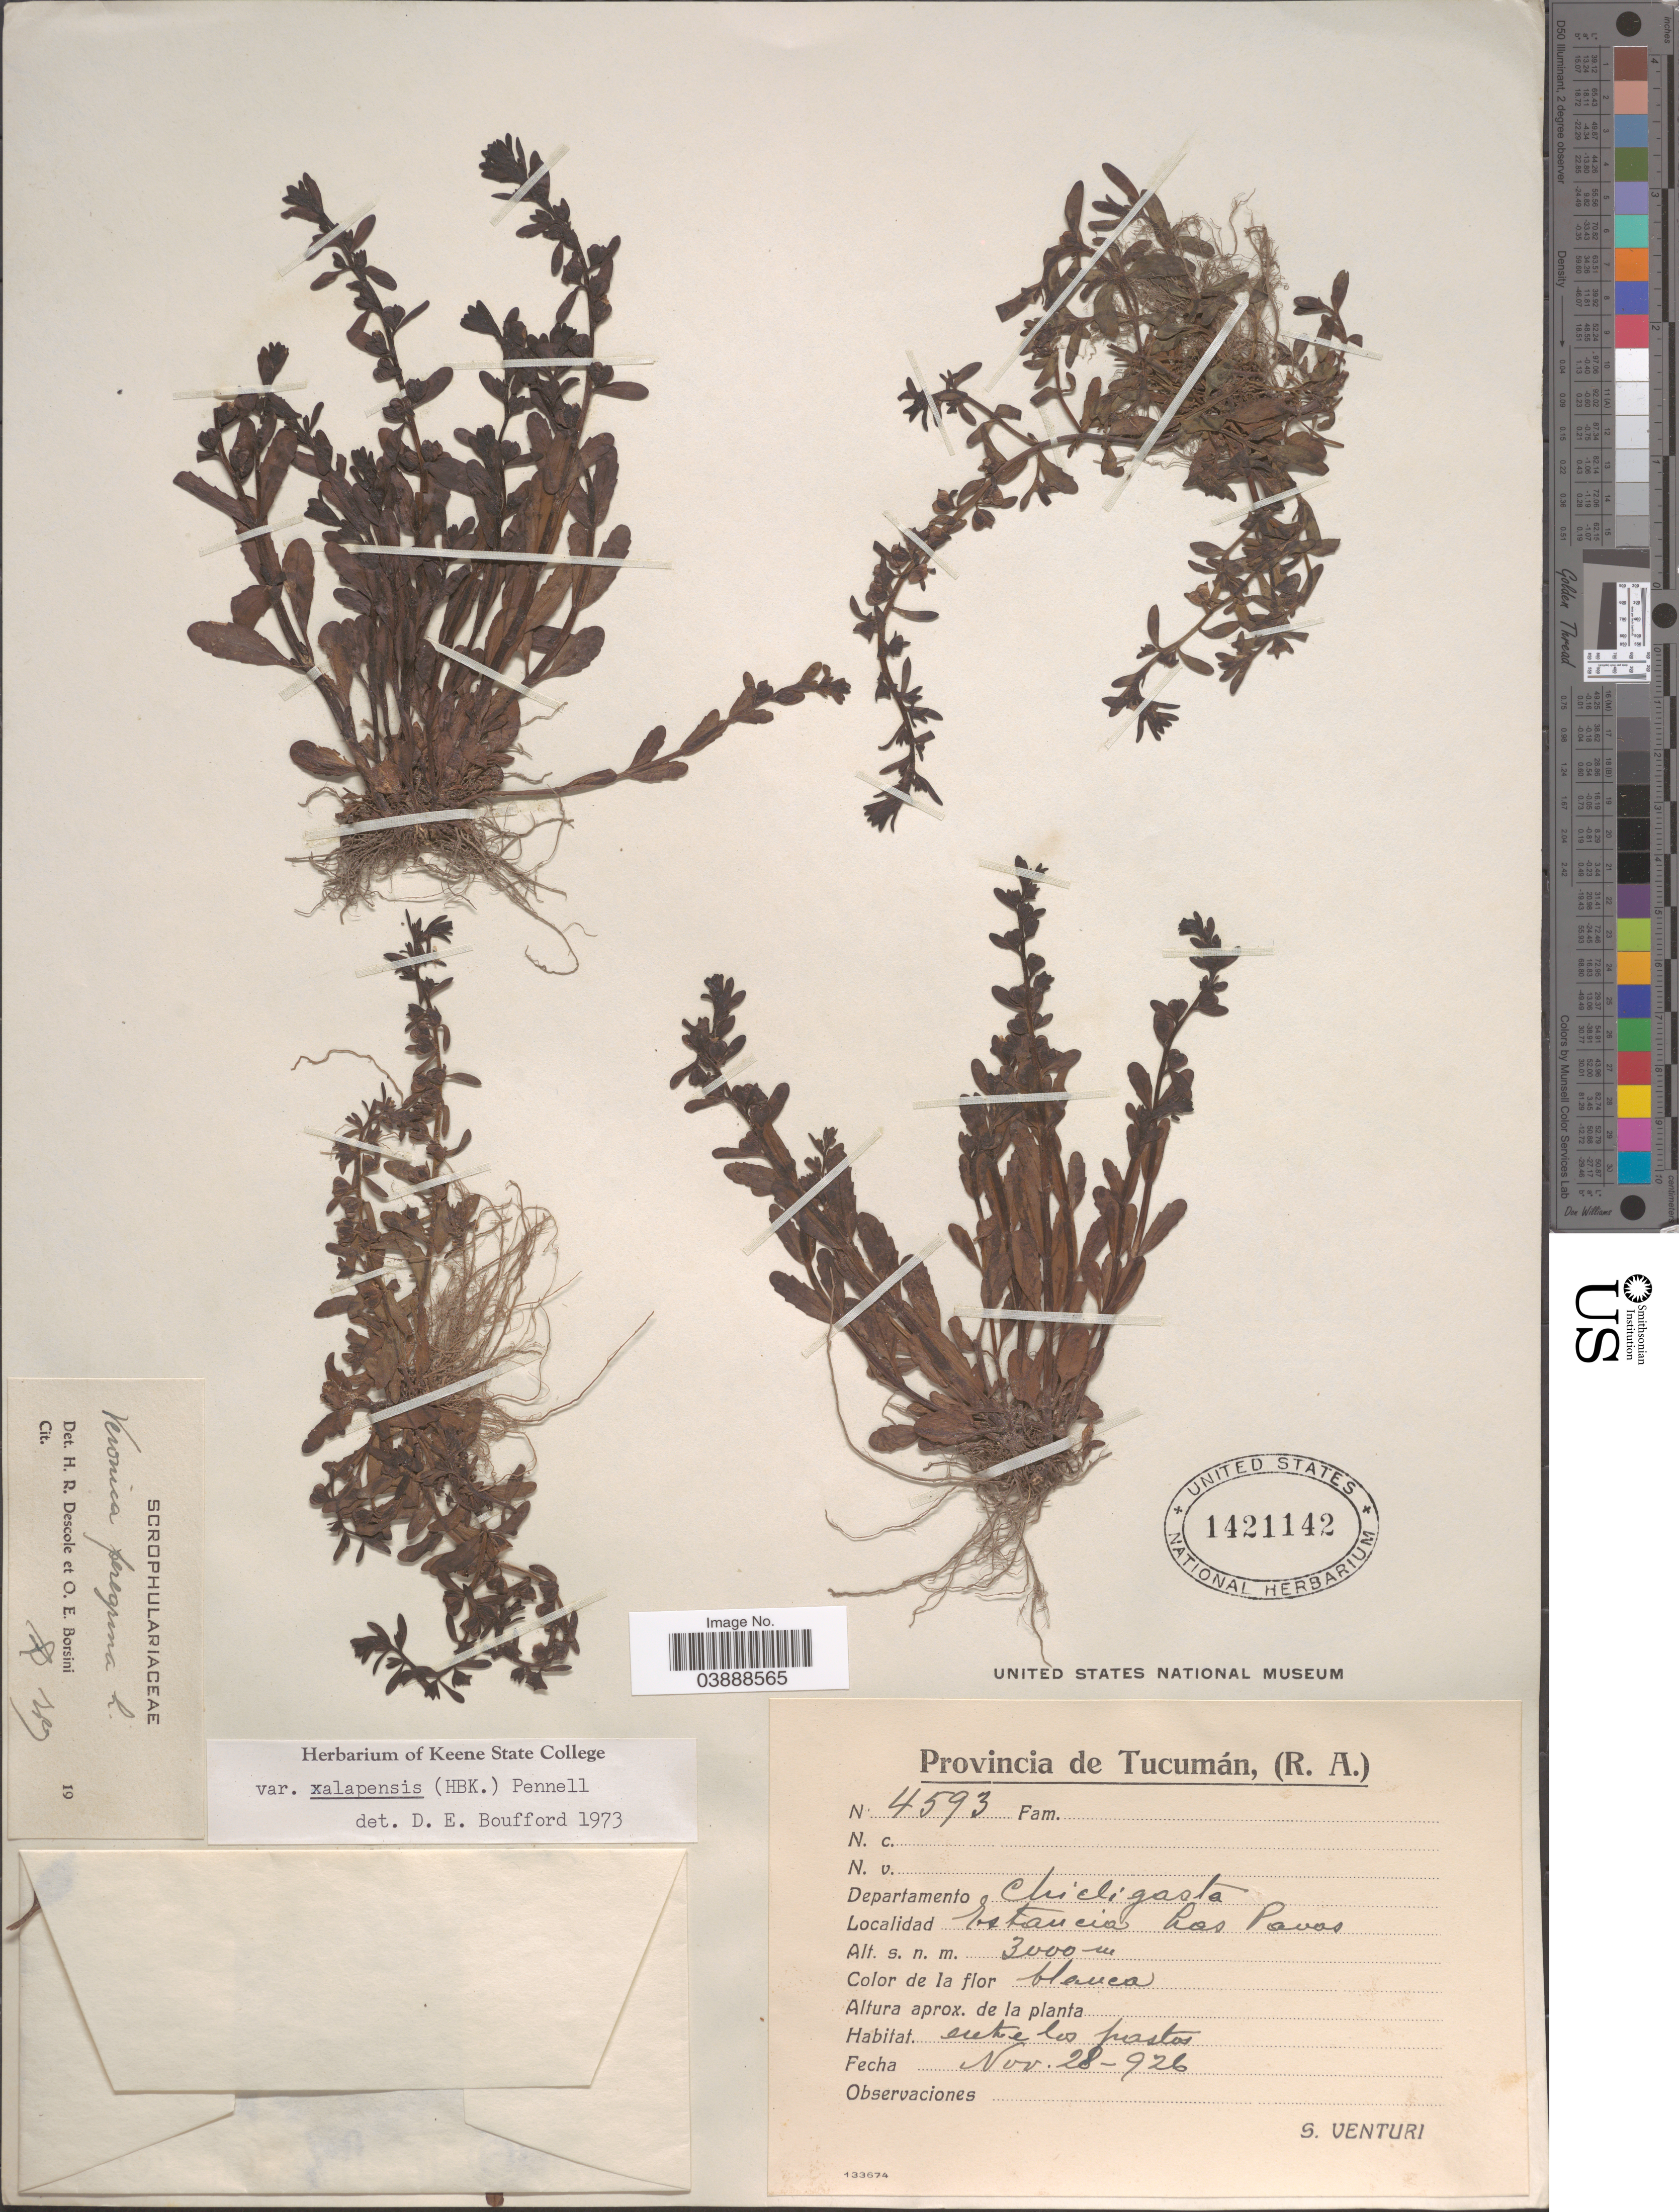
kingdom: Plantae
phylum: Tracheophyta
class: Magnoliopsida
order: Lamiales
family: Plantaginaceae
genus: Veronica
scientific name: Veronica peregrina var. xalapensis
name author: Kunth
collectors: S. Venturi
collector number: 4593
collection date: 1926-11-28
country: Argentina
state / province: Tucuman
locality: Departamento Chicligasta. Estancia Los Pavas.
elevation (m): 3000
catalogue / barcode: US 1421142